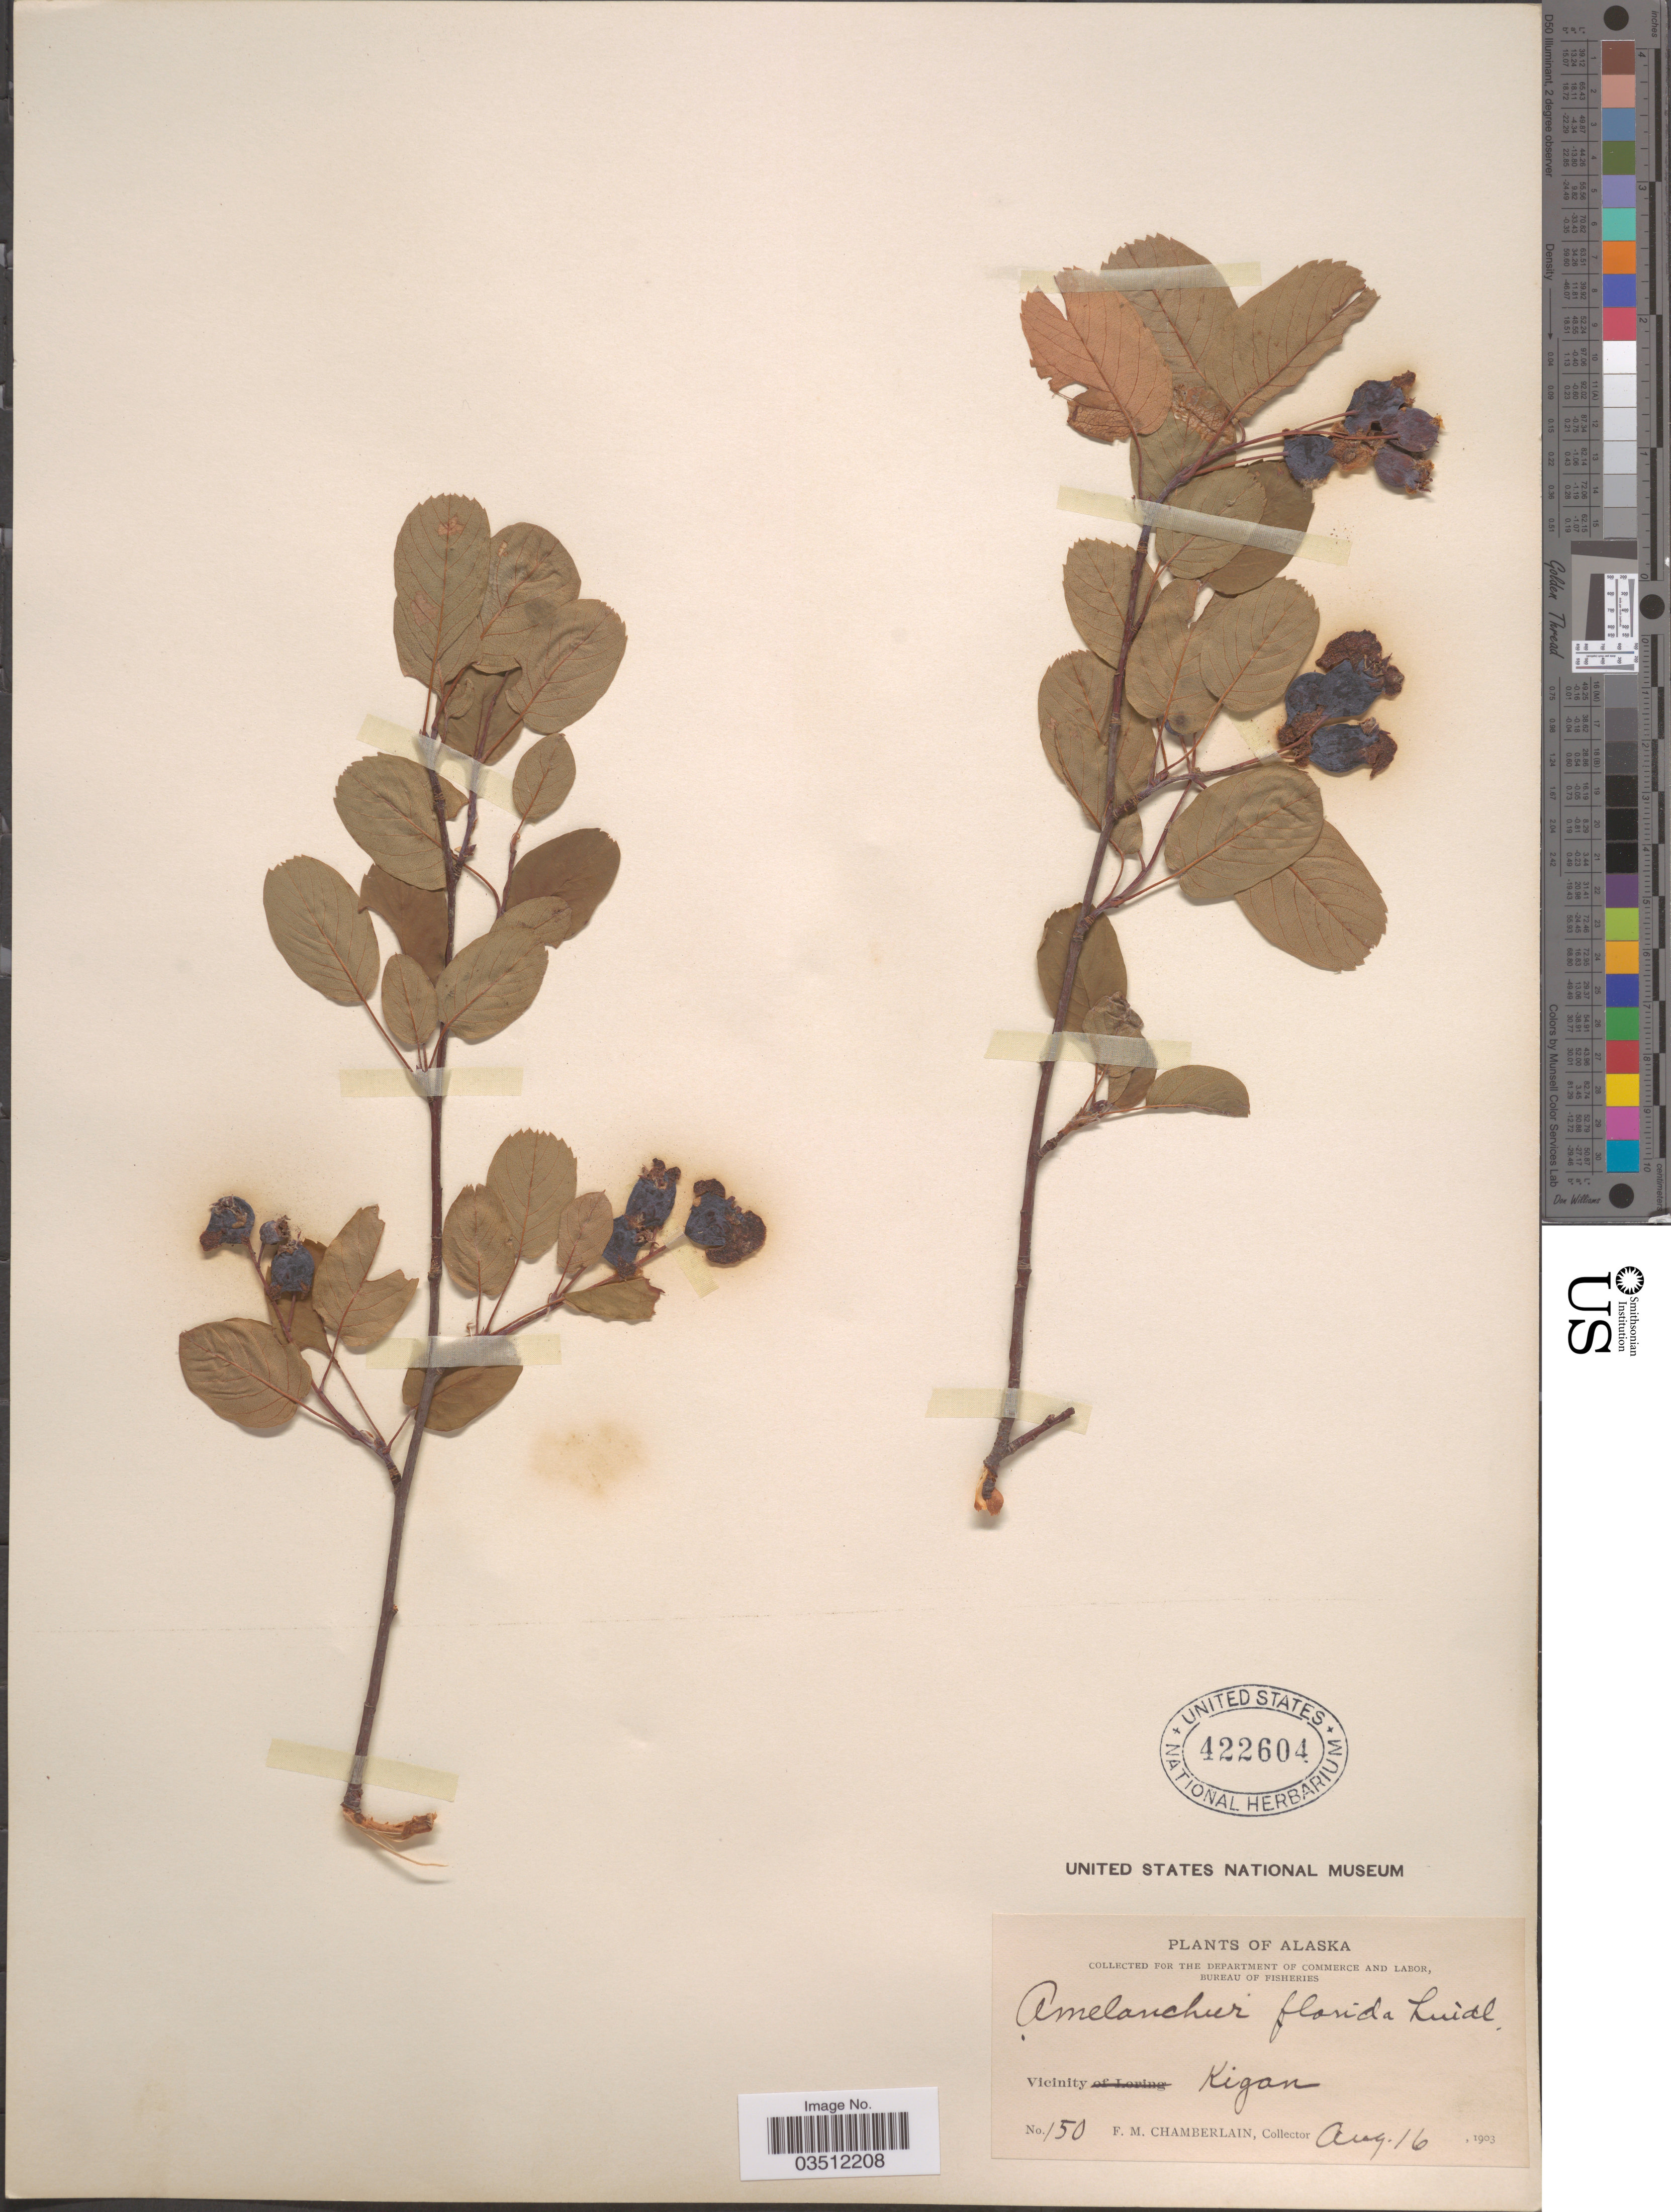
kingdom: Plantae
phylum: Tracheophyta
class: Magnoliopsida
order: Rosales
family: Rosaceae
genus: Amelanchier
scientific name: Amelanchier florida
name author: Lindl.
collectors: F. Chamberlain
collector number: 150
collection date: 1903-08-16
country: United States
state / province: Alaska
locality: Vicinity Kigan.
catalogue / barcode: US 422604